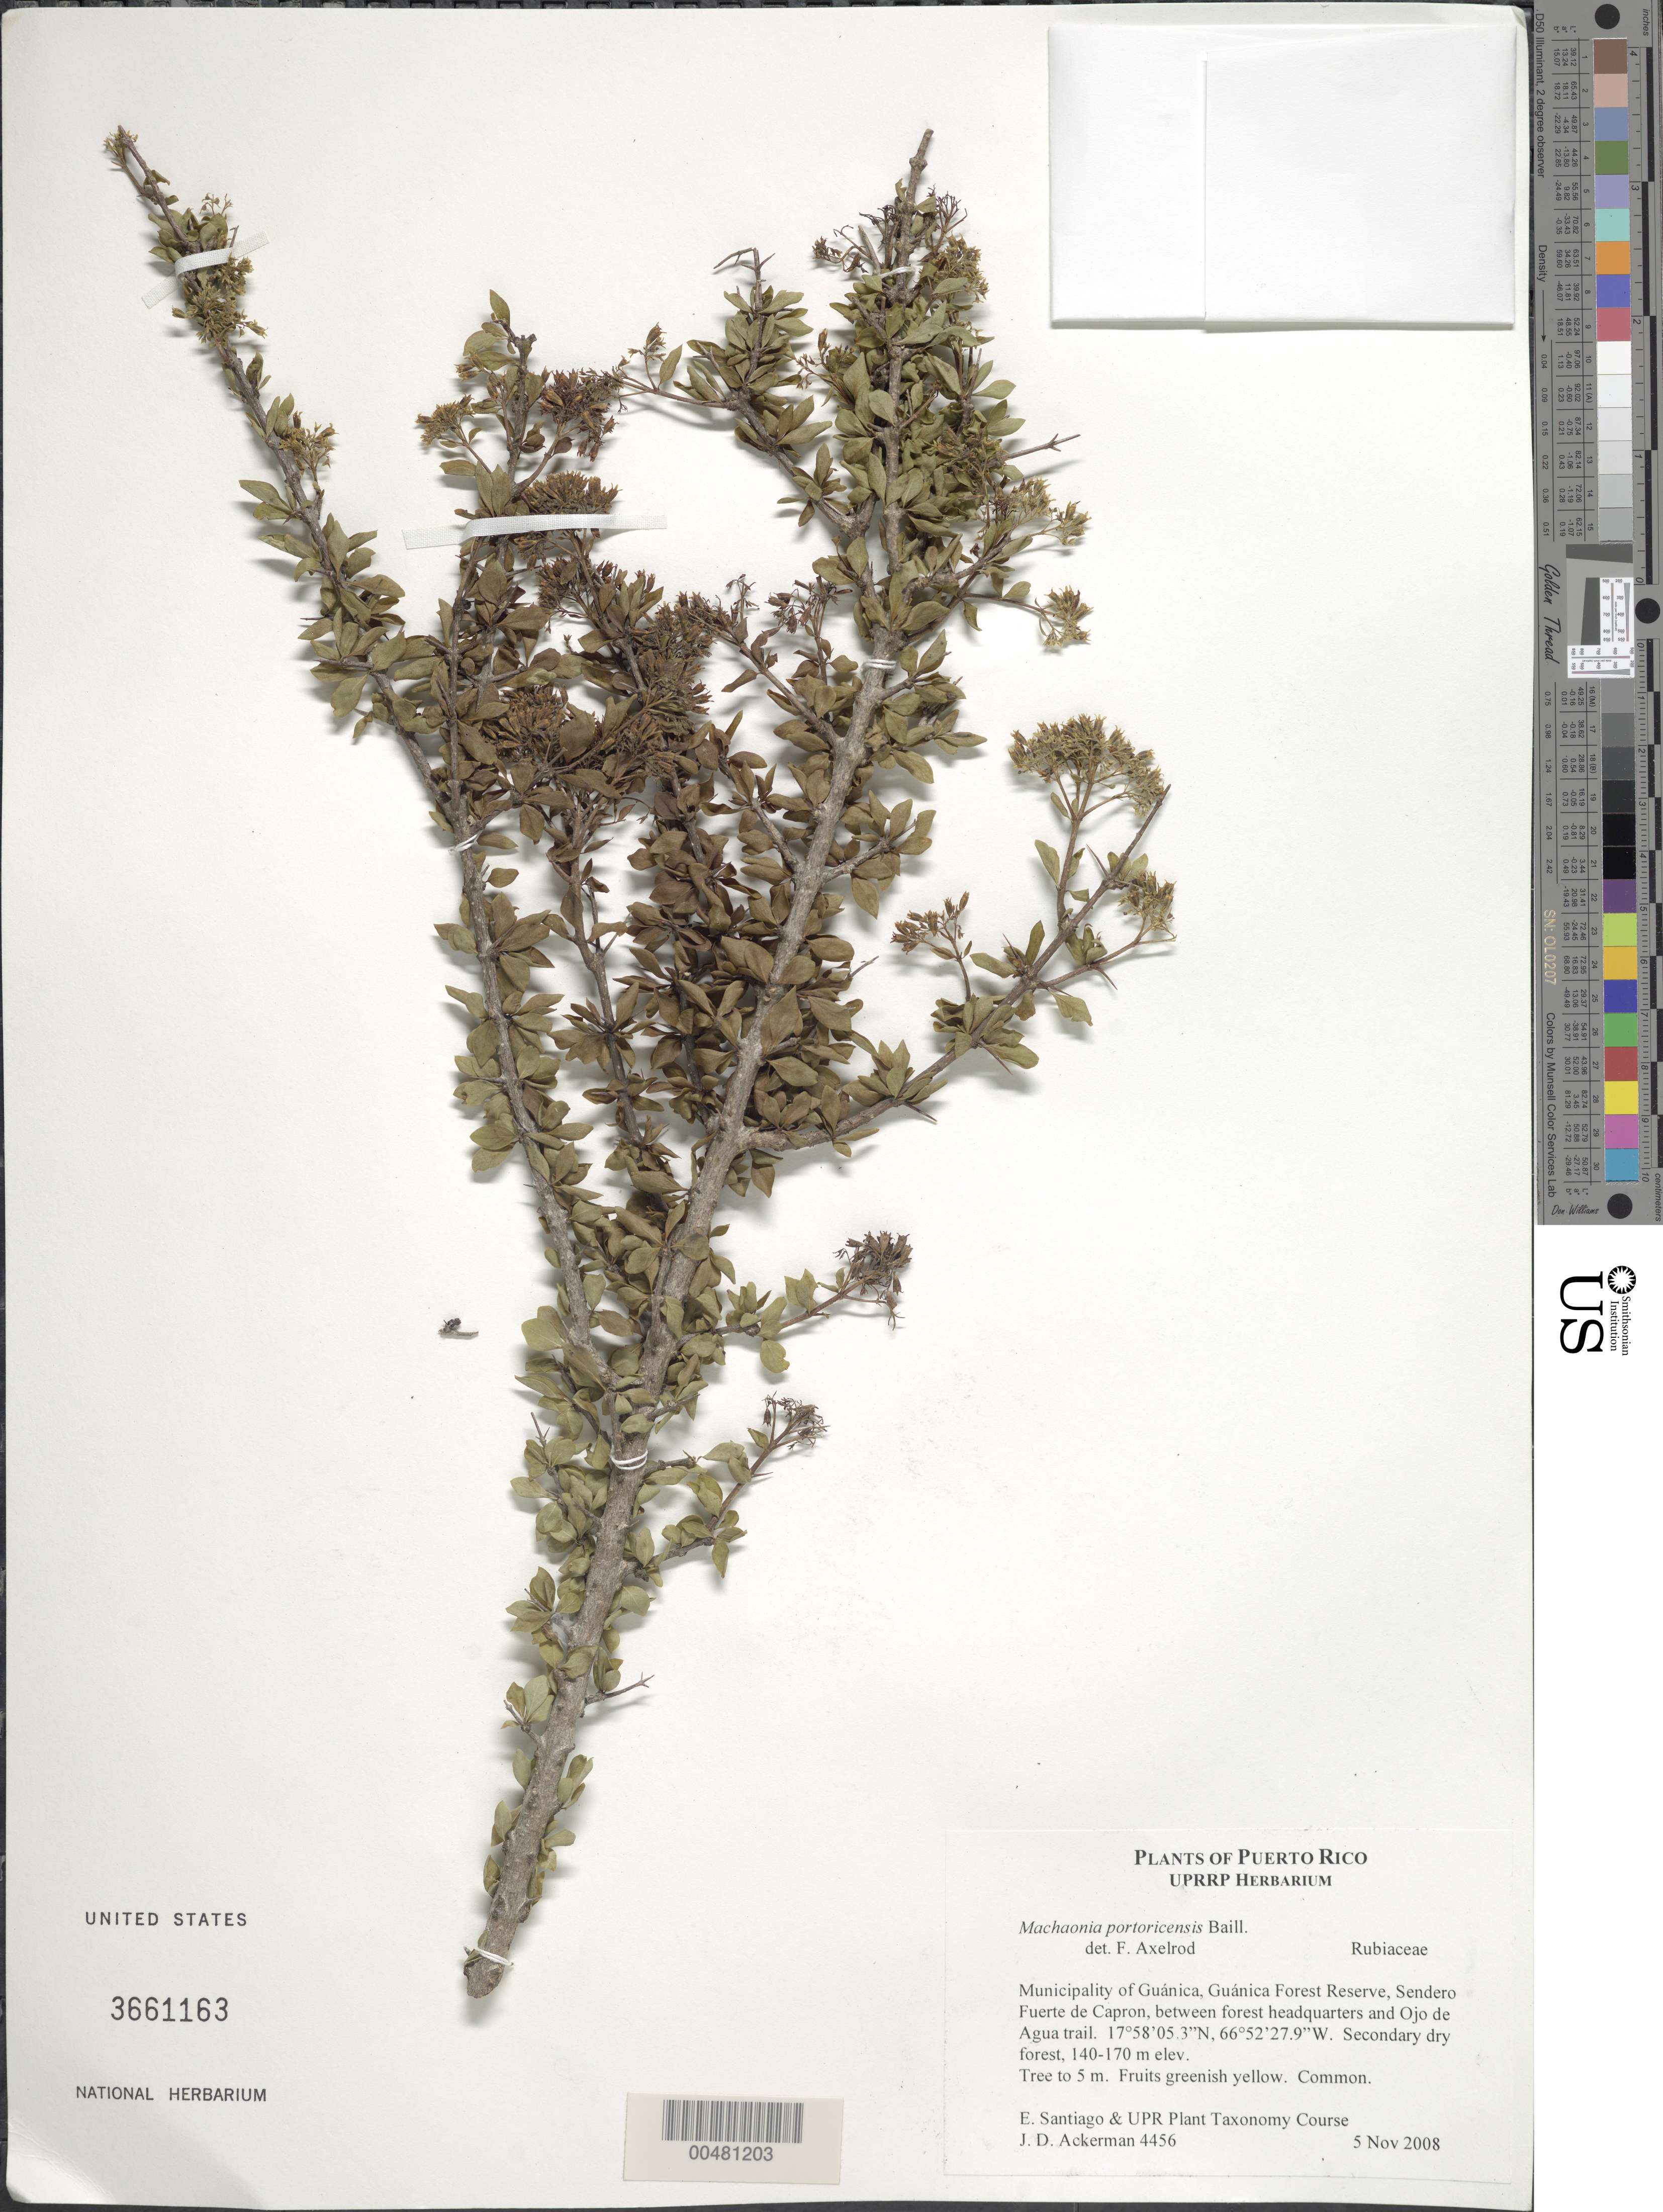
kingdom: Plantae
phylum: Tracheophyta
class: Magnoliopsida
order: Gentianales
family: Rubiaceae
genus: Machaonia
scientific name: Machaonia portoricensis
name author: Baill.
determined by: Axelrod, F. S.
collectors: J. D. Ackerman, E. Santiago & UPR Plant Taxonomy Class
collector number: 4456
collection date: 2008-11-05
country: Puerto Rico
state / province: Guánica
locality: Guánica Forest Reserve, Sendero Fuerte de Capron, between forest headquarters and Ojo de Agua trail.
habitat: Secondary dry forest. Common.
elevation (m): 140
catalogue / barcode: US 3661163